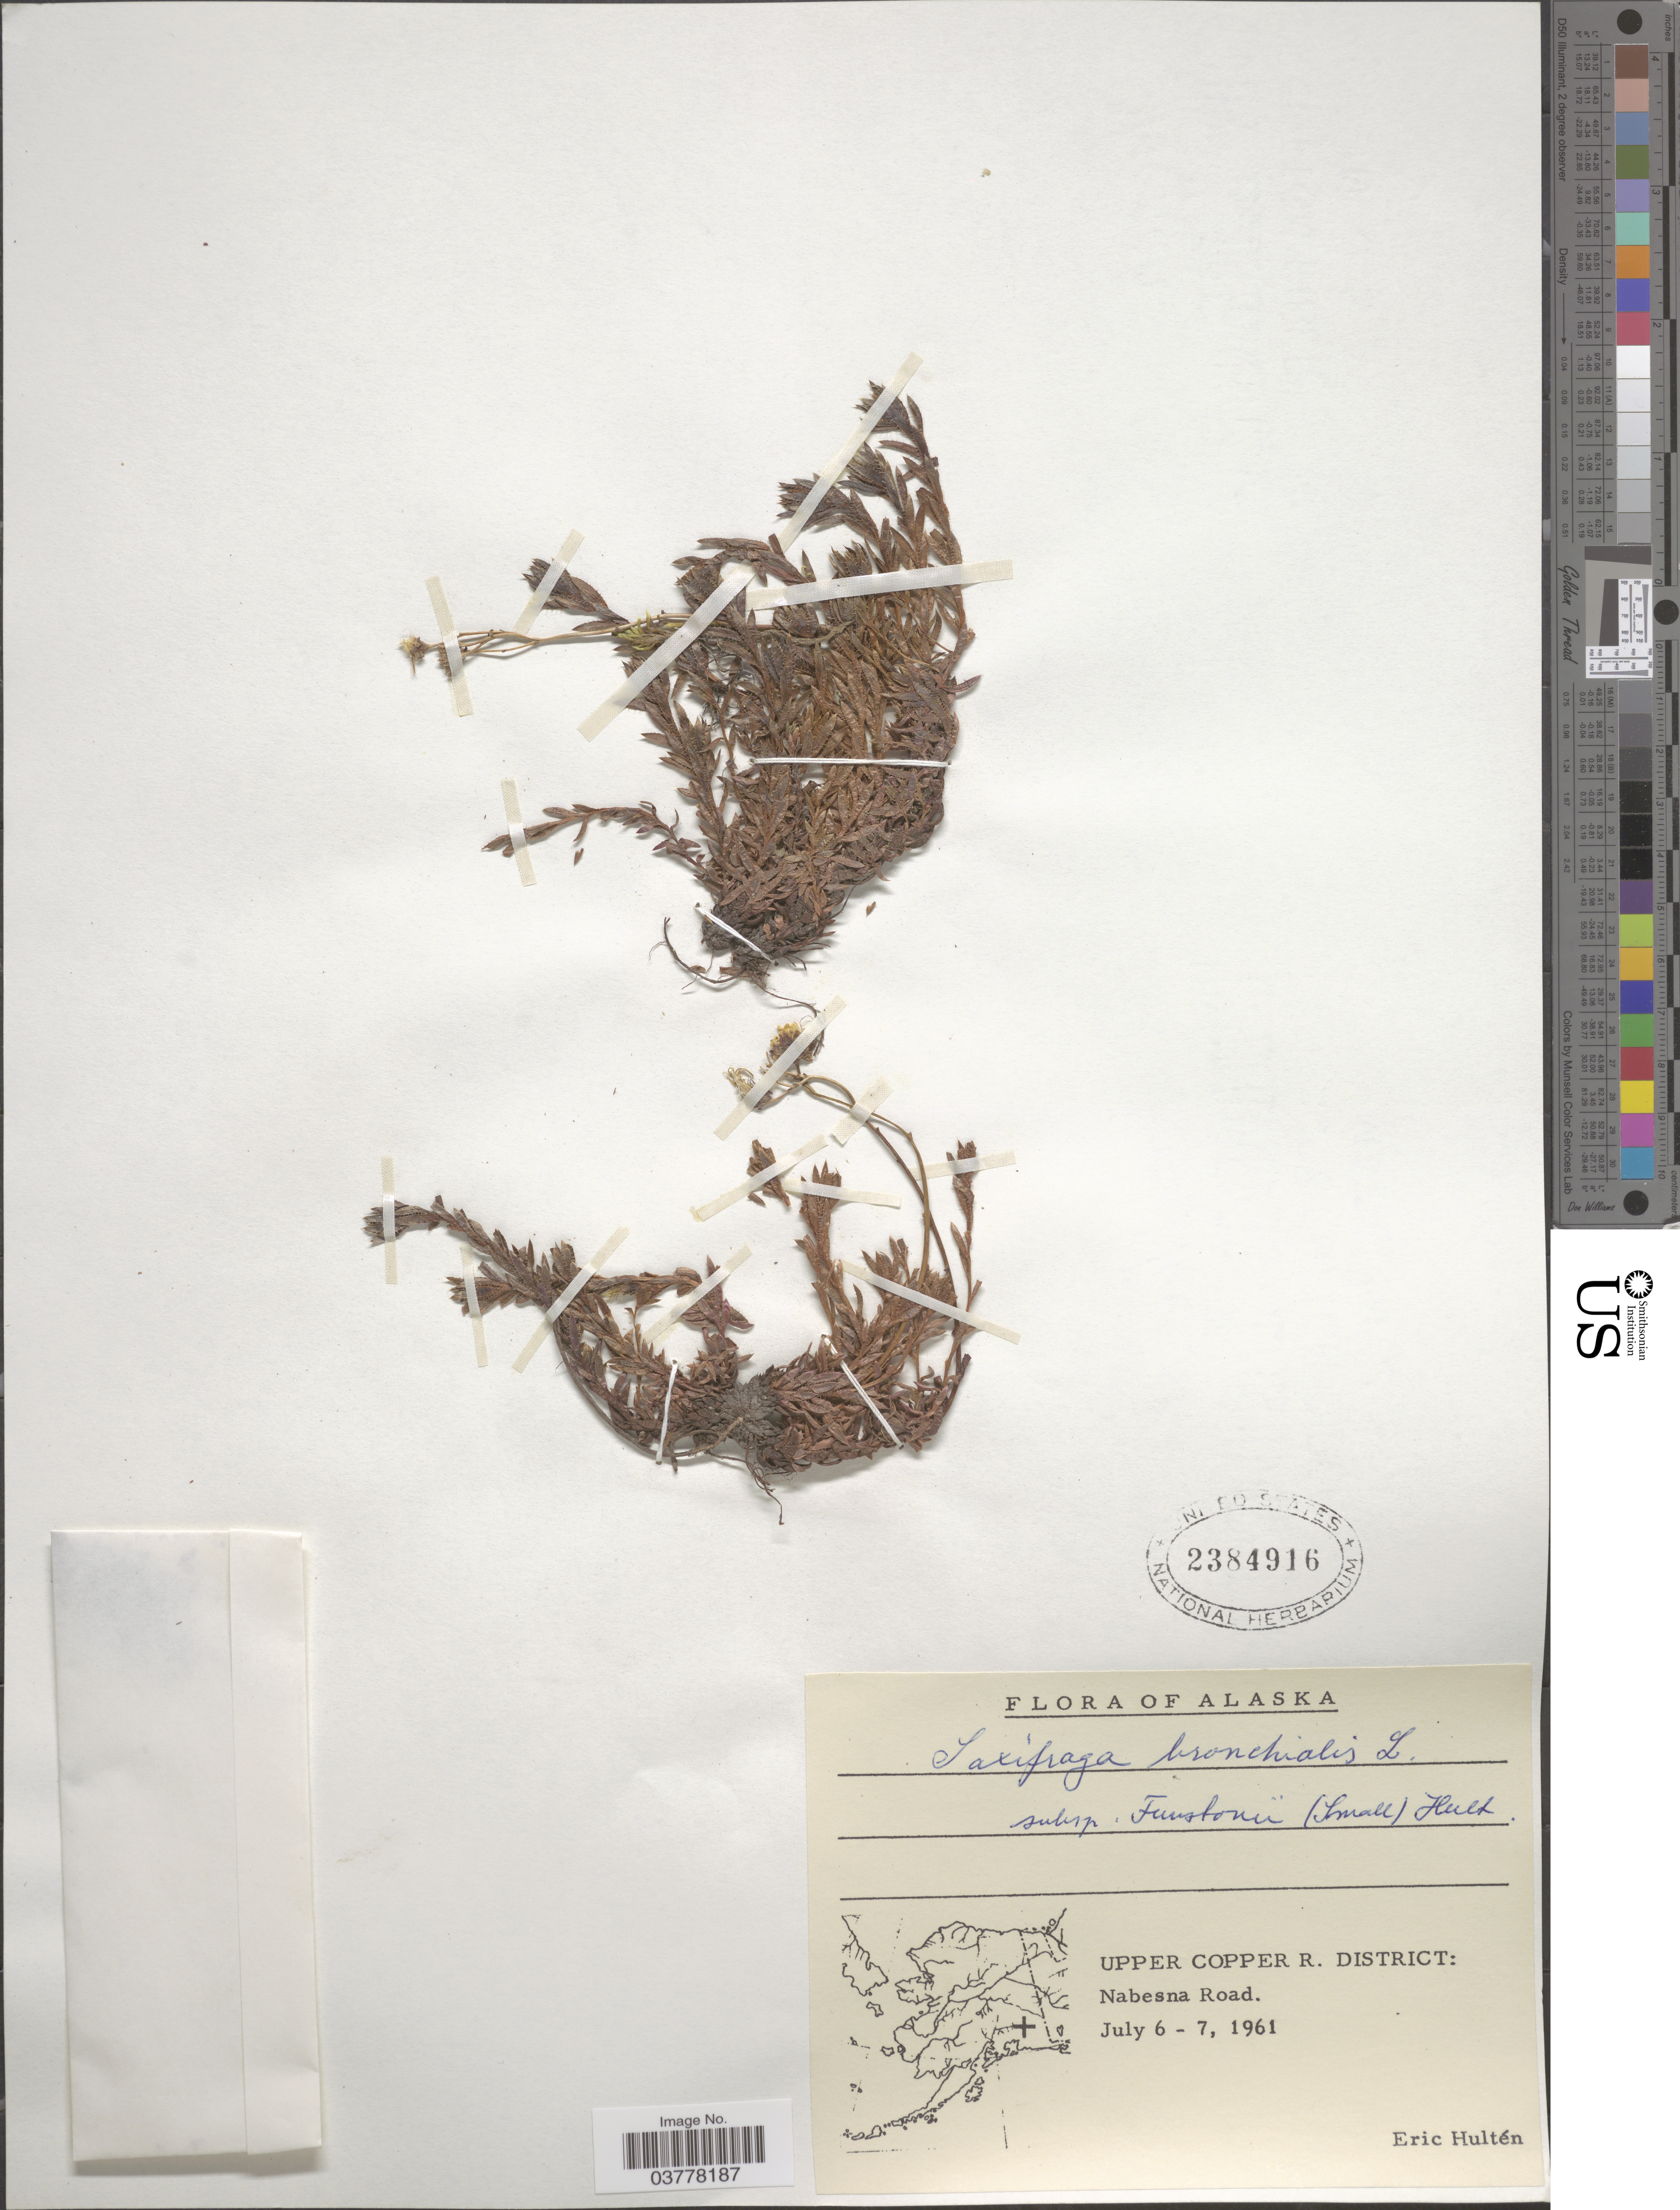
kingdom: Plantae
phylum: Tracheophyta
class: Magnoliopsida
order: Saxifragales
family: Saxifragaceae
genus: Saxifraga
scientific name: Saxifraga bronchialis subsp. funstonii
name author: (Small) Hultén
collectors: E. G. Hultén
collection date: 1961-07-06/1961-07-07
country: United States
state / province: Alaska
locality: Upper Copper R. District: Nabesna Road.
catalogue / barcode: US 2384916